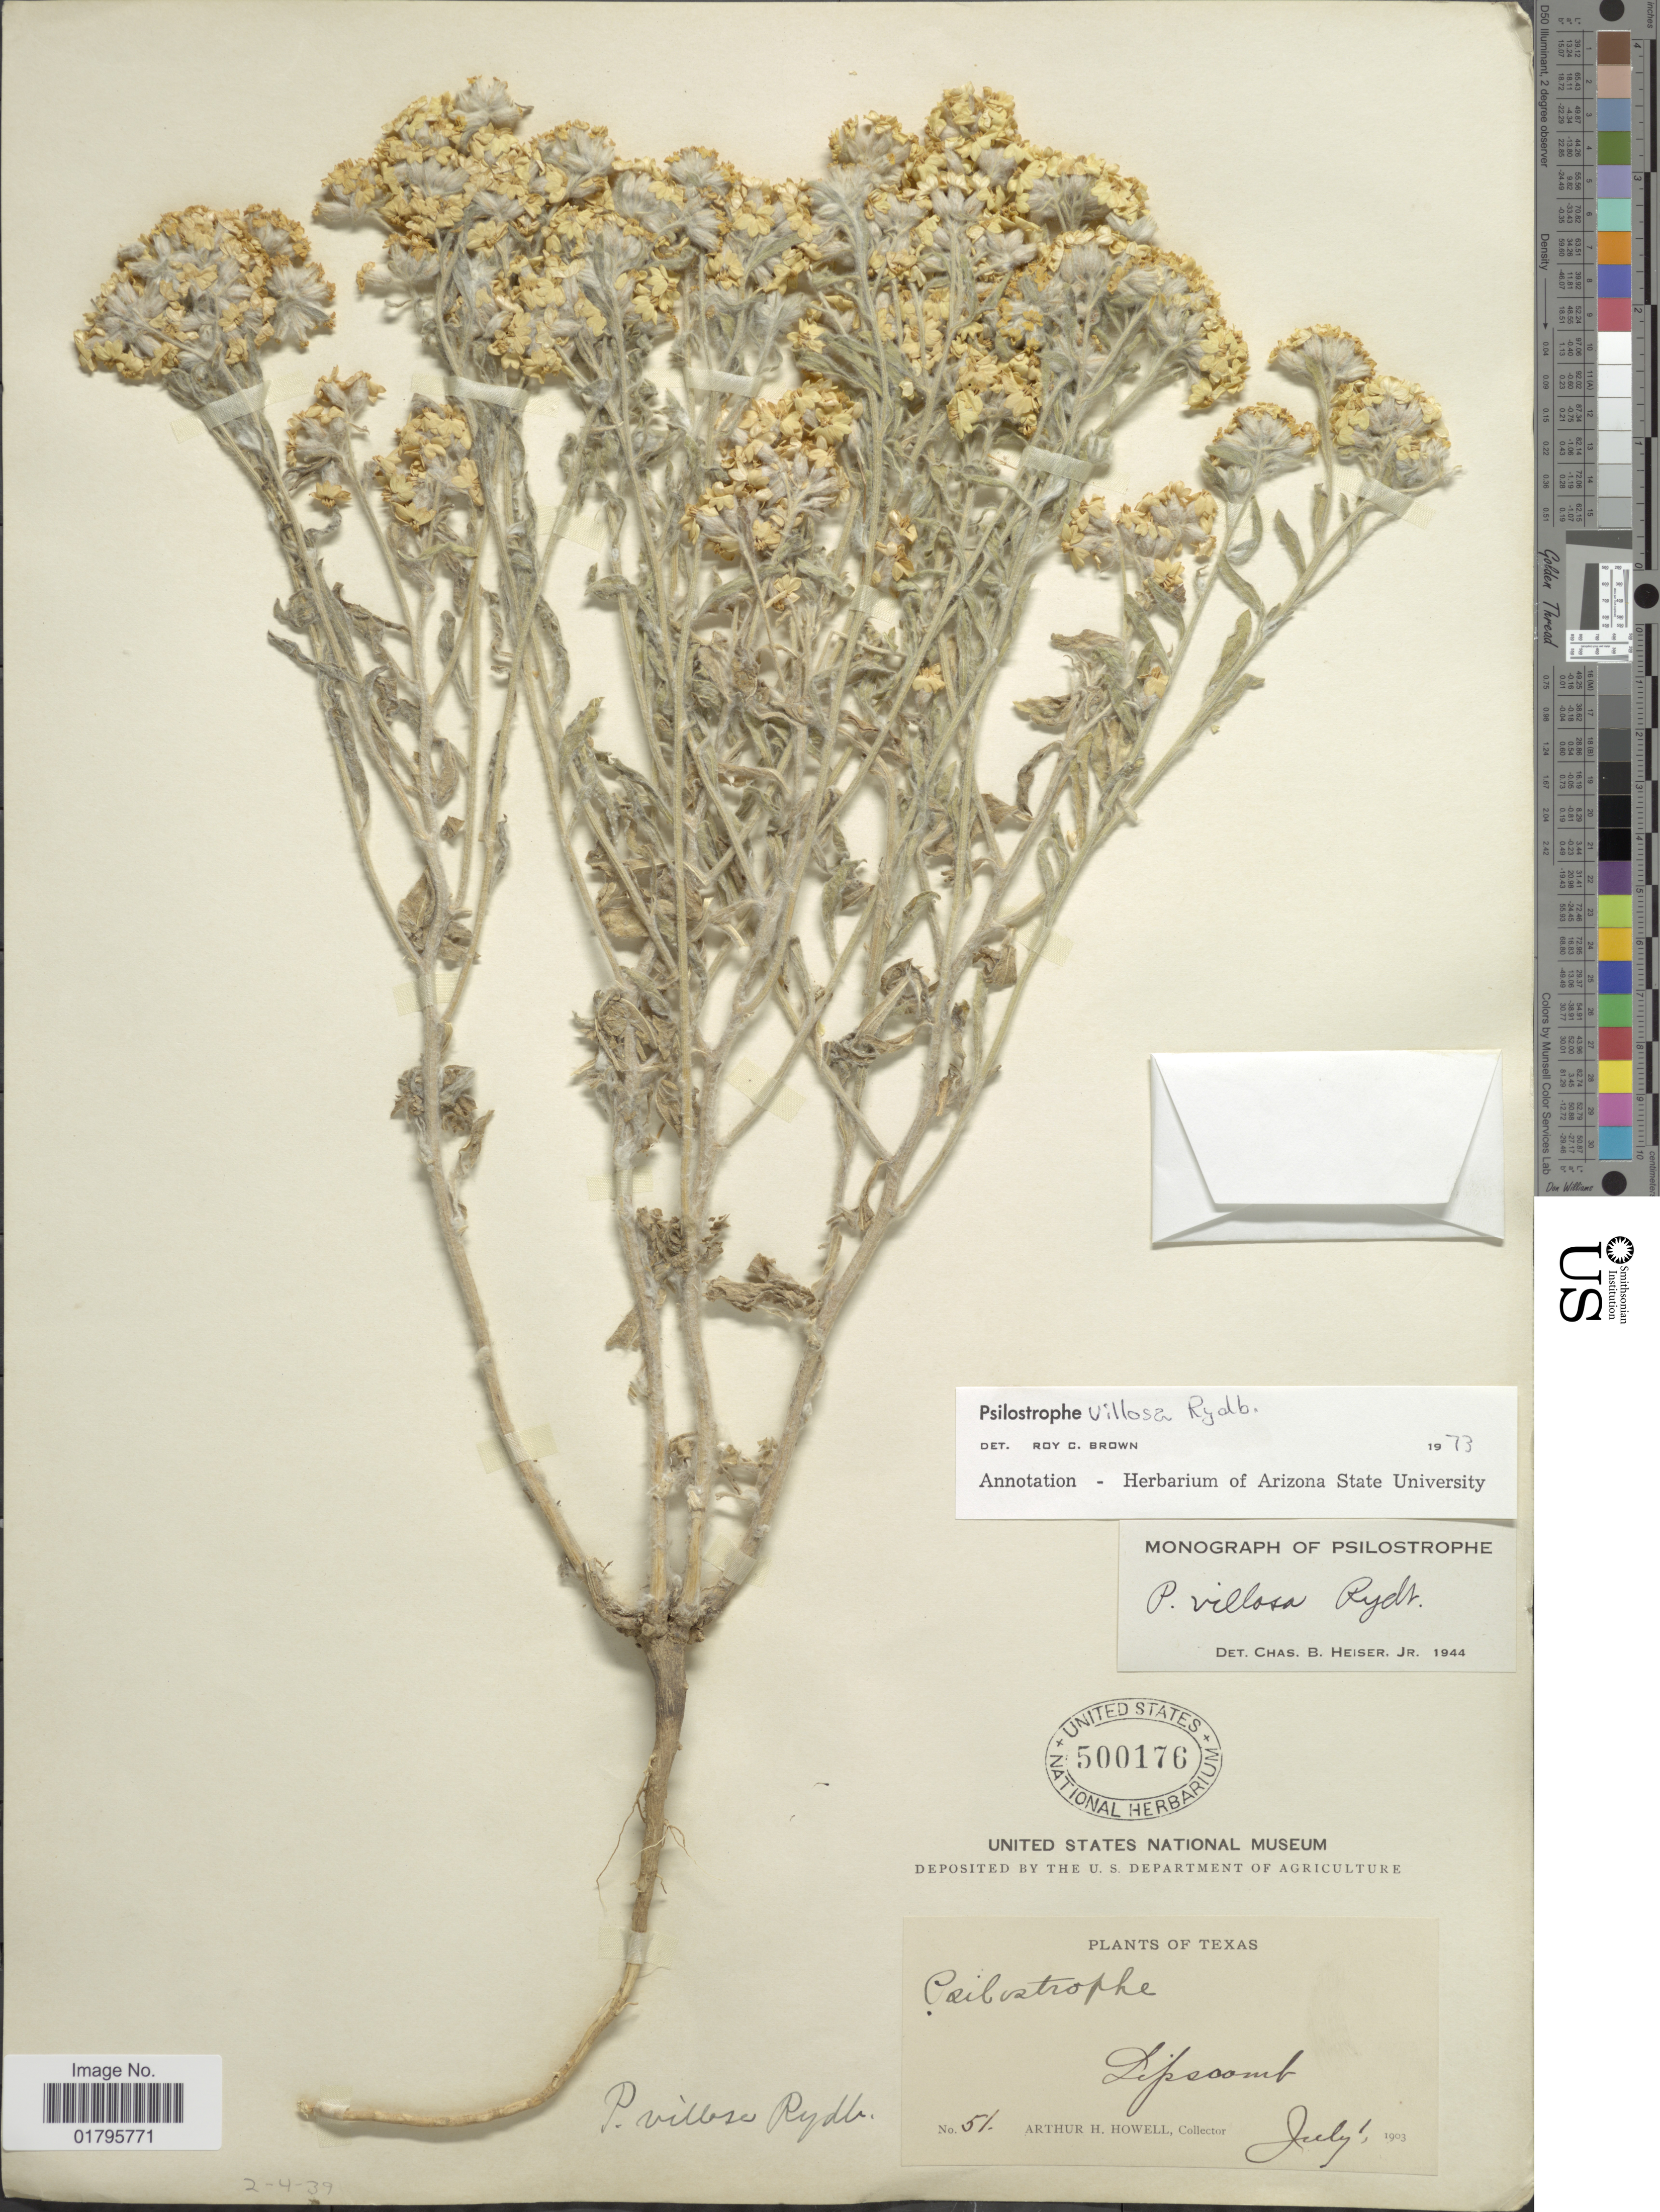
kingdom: Plantae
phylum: Tracheophyta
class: Magnoliopsida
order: Asterales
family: Asteraceae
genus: Psilostrophe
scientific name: Psilostrophe villosa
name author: Rydb. ex Britton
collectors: A. Howell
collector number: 51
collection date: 1903-07-01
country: United States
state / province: Texas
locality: Lipscomb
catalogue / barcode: US 500176